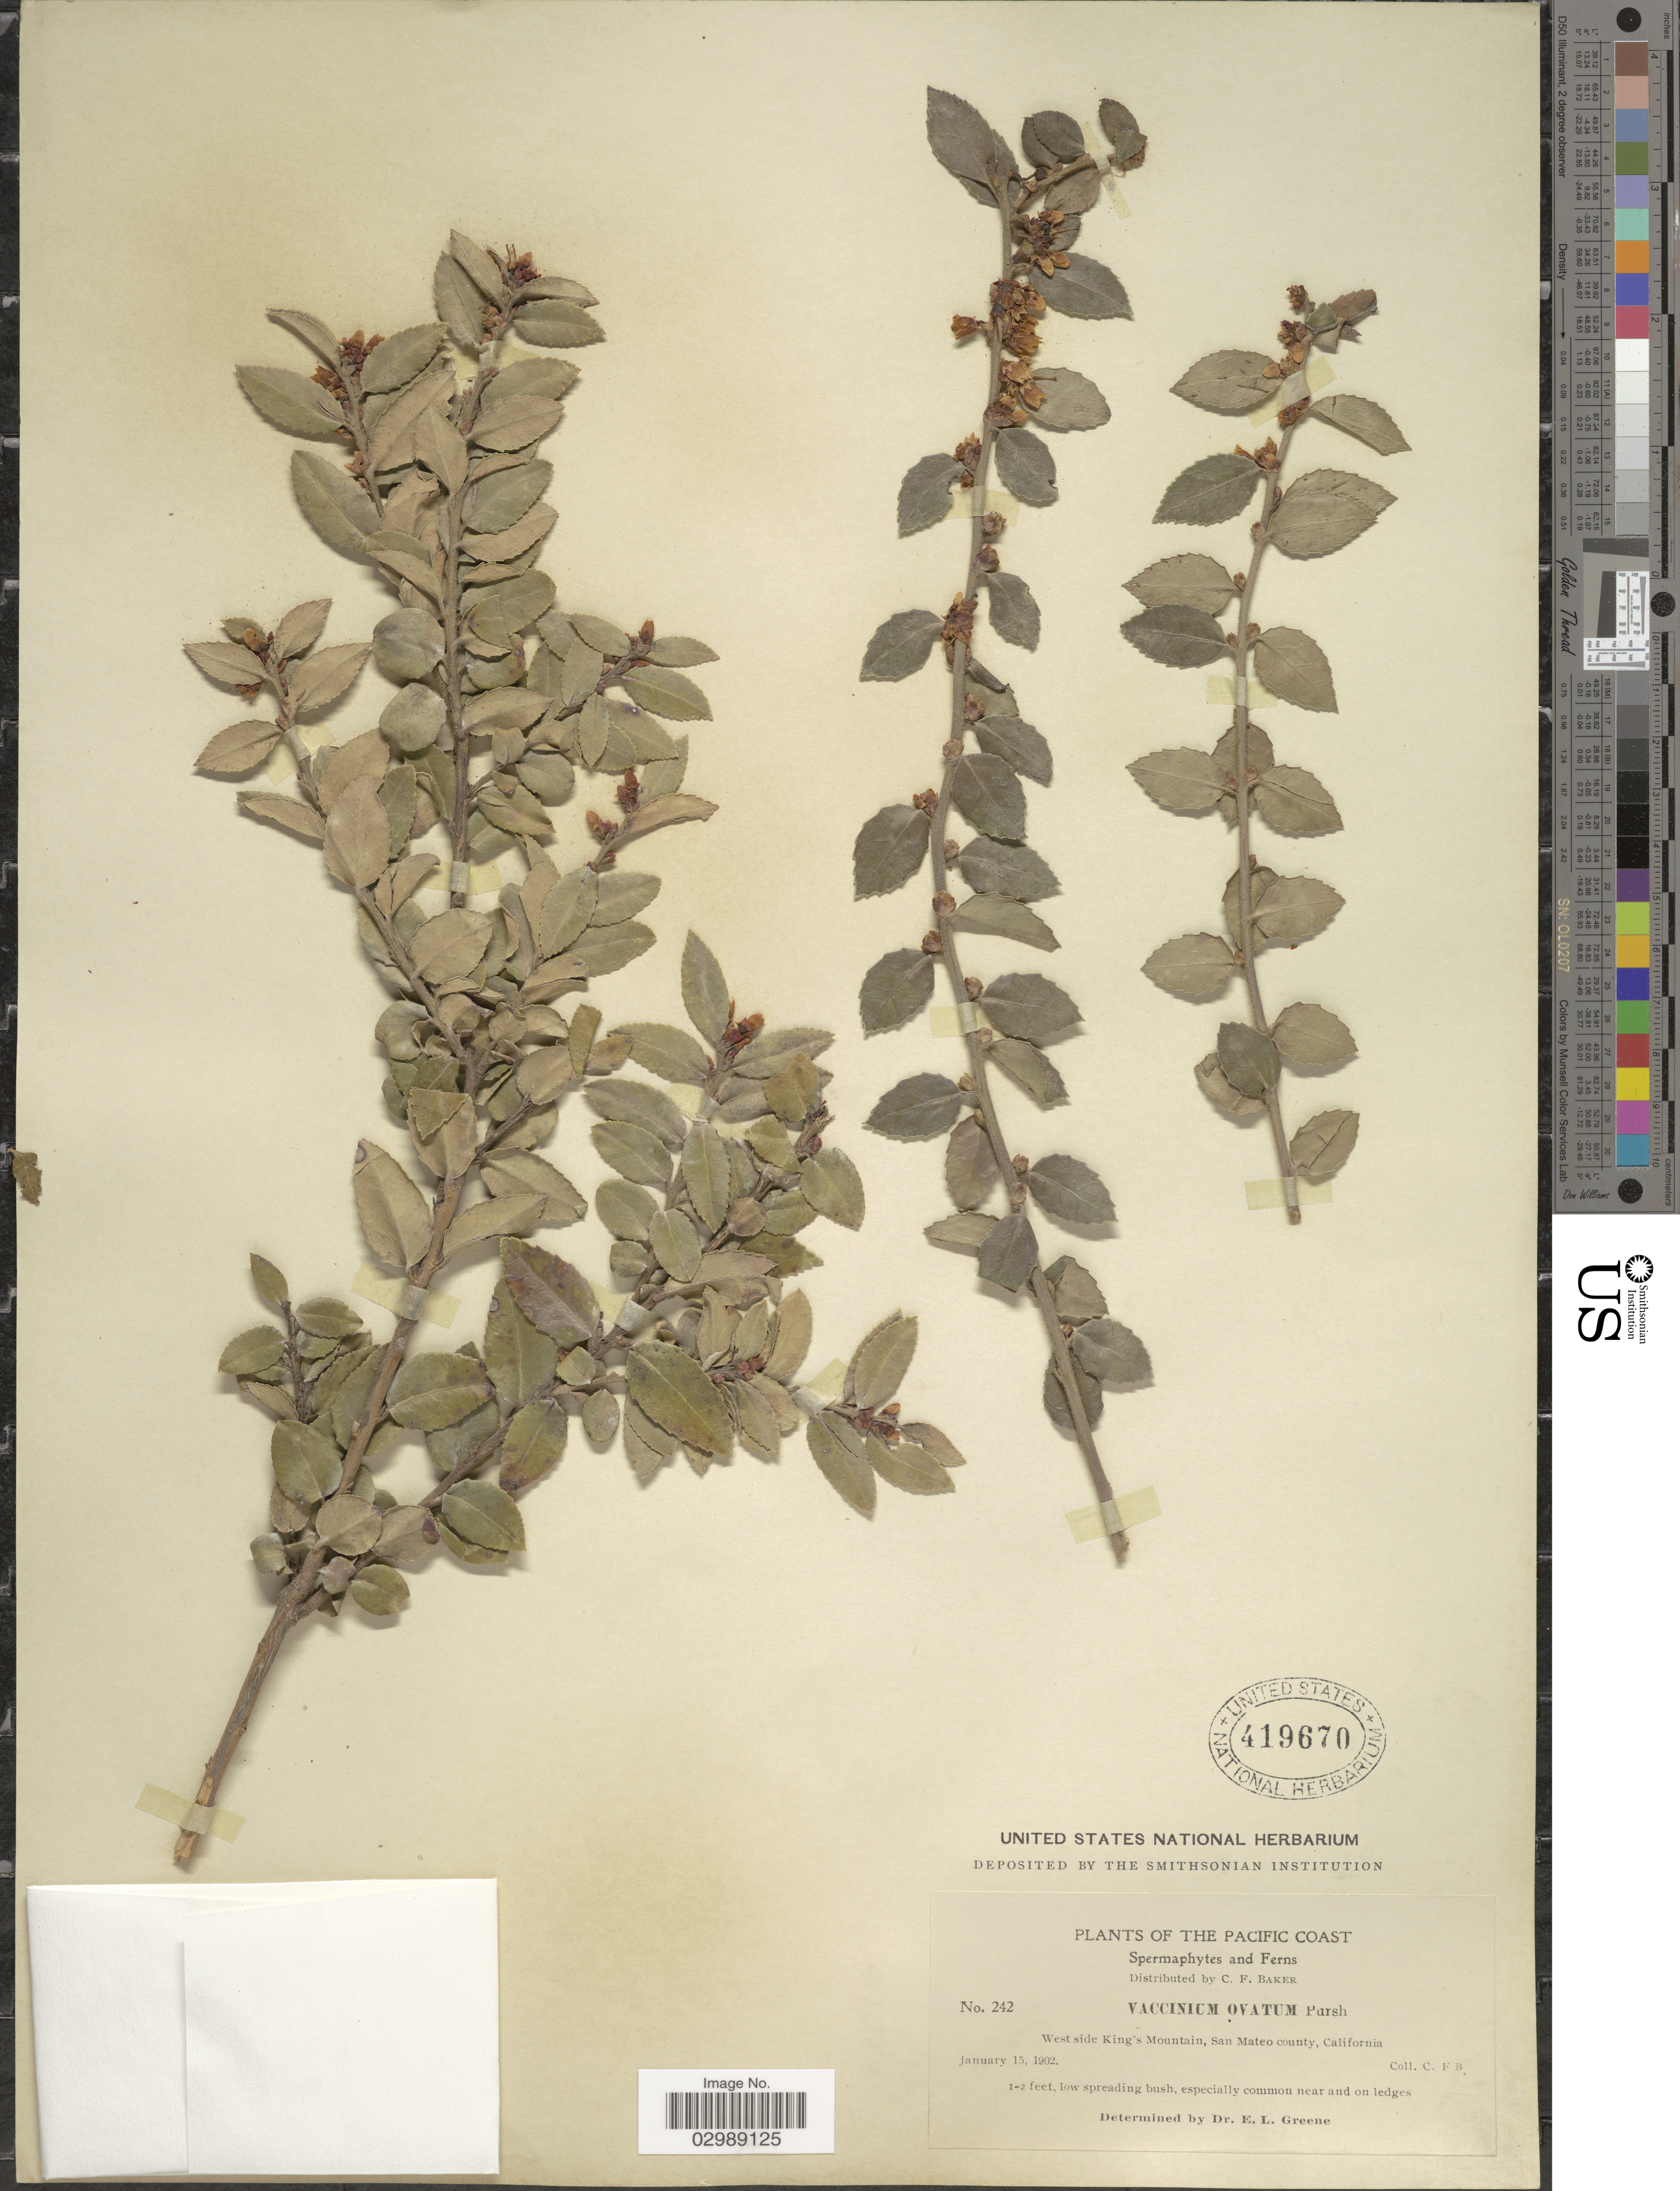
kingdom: Plantae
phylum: Tracheophyta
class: Magnoliopsida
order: Ericales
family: Ericaceae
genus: Vaccinium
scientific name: Vaccinium ovatum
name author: Pursh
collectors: C. F. Baker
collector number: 242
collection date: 1902-01-15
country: United States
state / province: California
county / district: San Mateo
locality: The Pacific Coast. West side King's Mountain, San Mateo county.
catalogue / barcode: US 419670